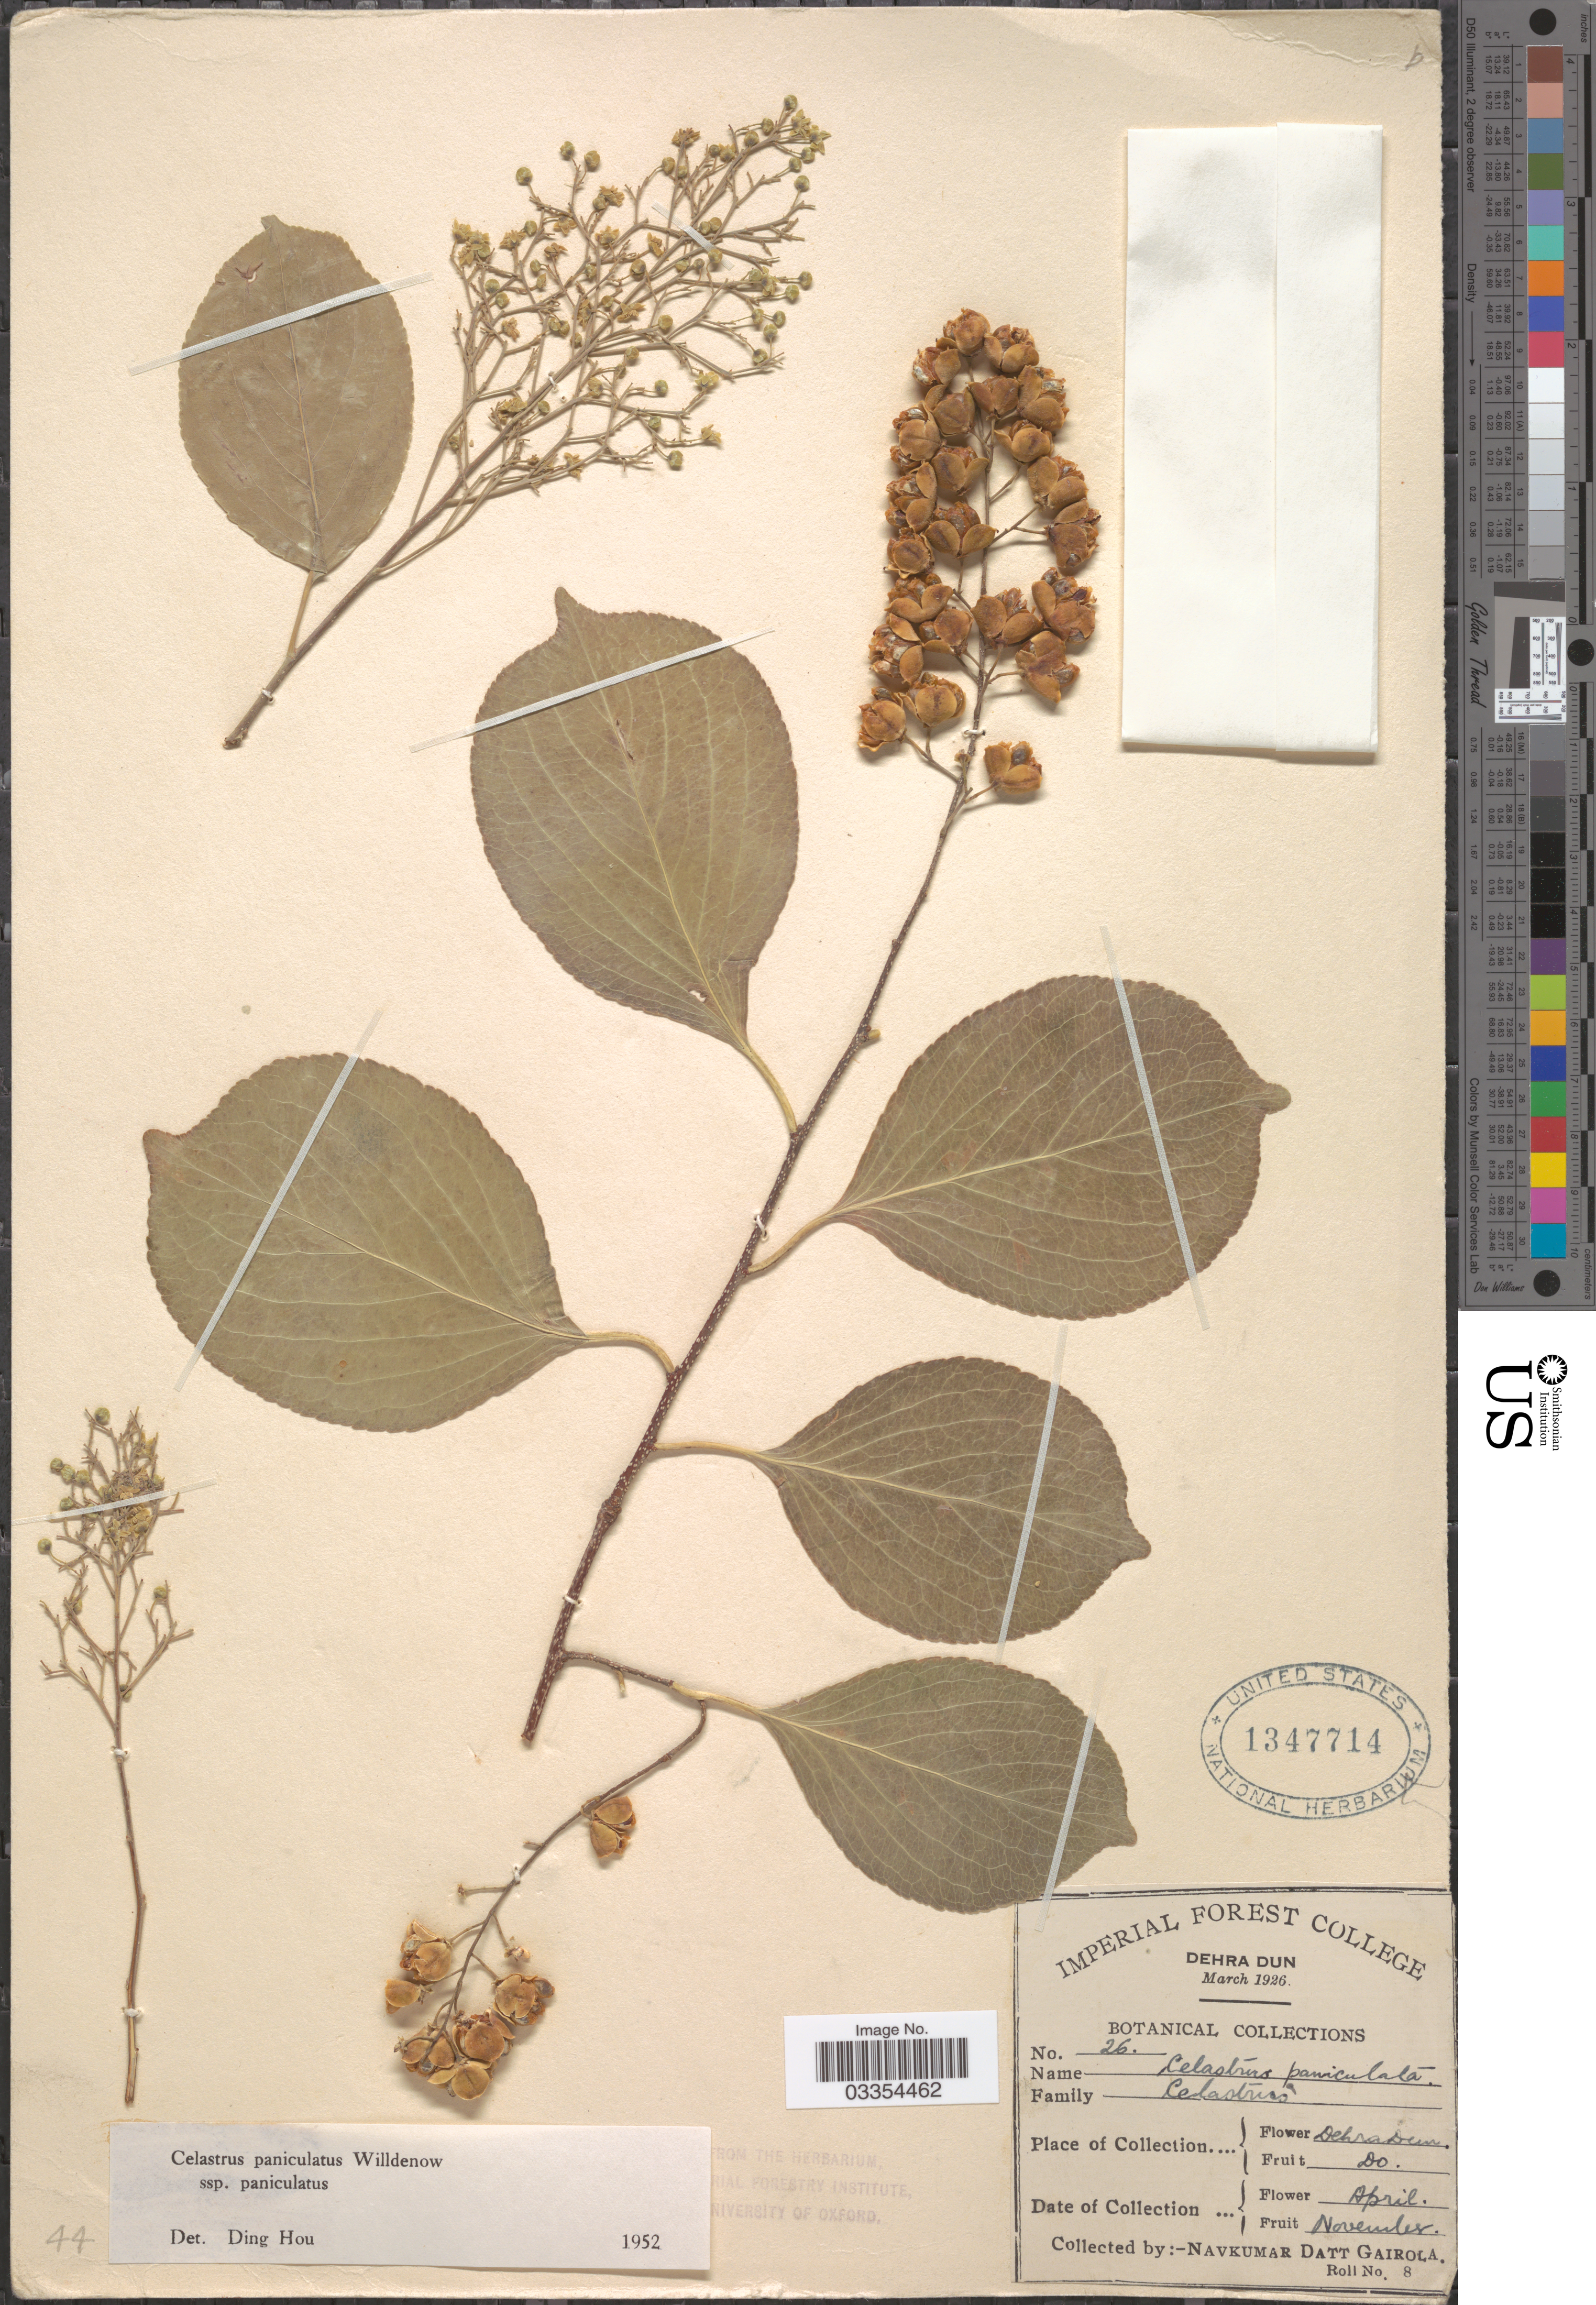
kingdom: Plantae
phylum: Tracheophyta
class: Magnoliopsida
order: Celastrales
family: Celastraceae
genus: Celastrus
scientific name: Celastrus paniculatus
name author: Willd.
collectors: N. Gairola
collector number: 26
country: India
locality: Dehra Dun.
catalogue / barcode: US 1347714